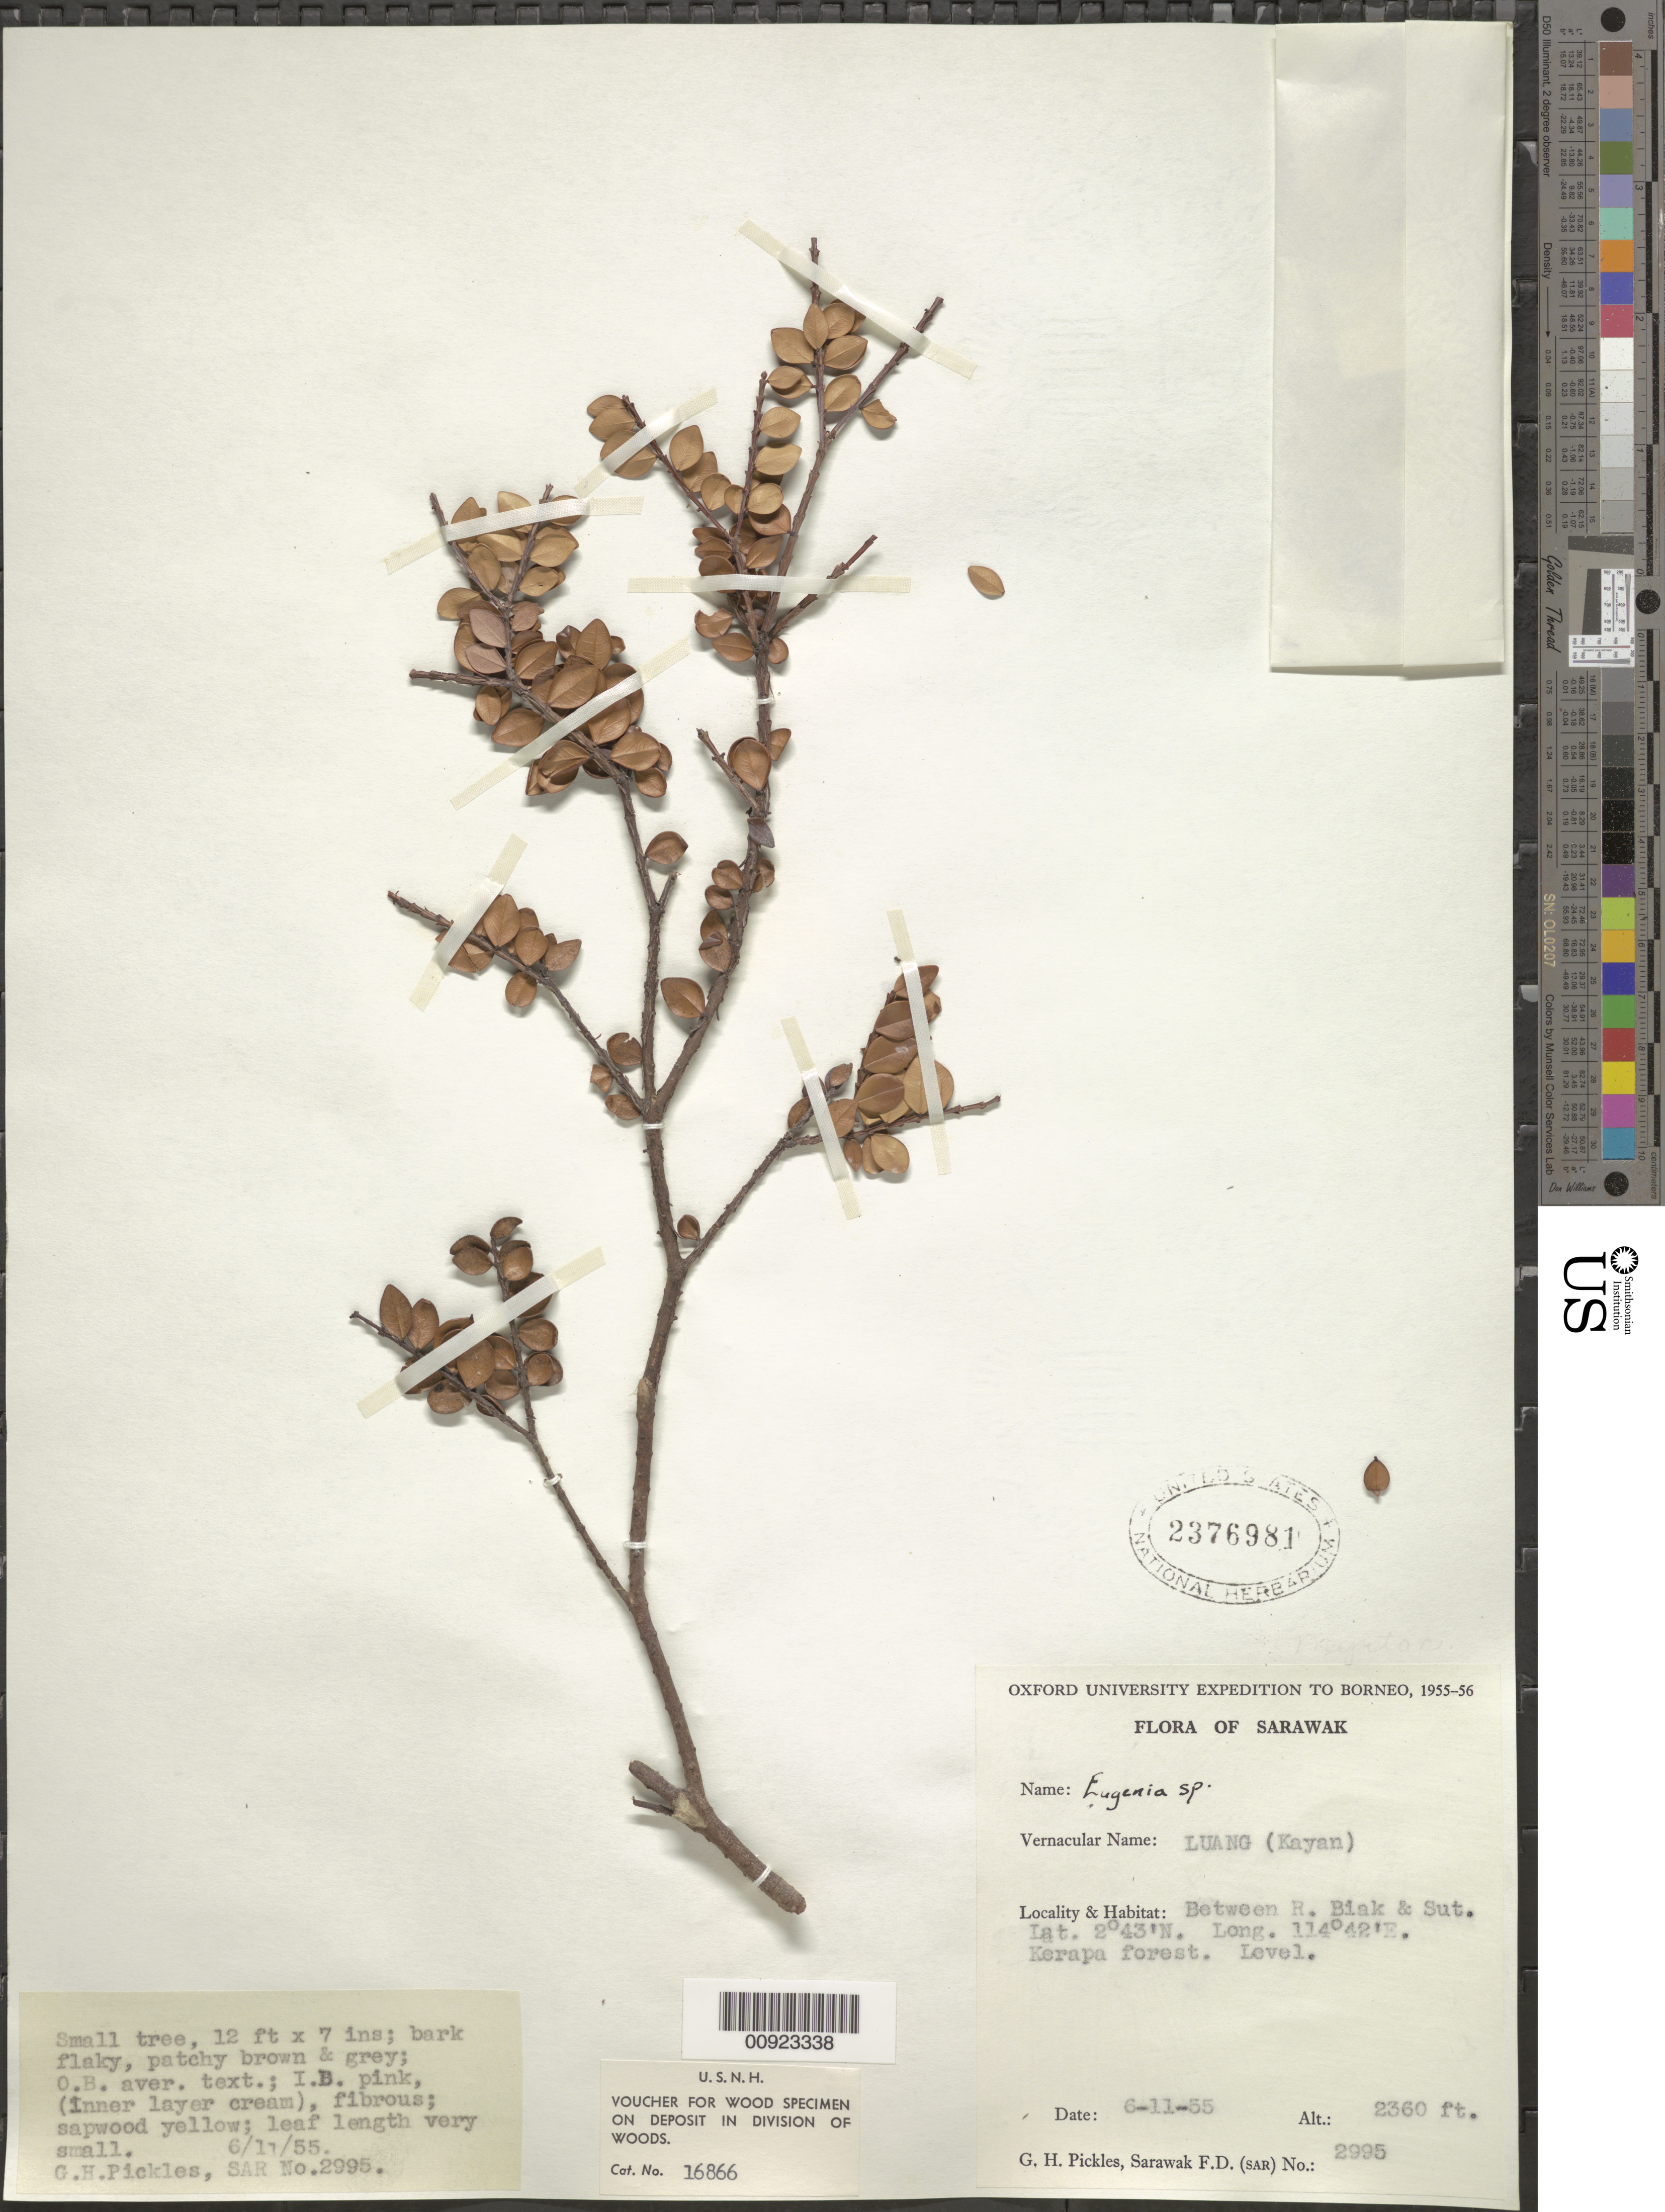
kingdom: Plantae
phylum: Tracheophyta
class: Magnoliopsida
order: Myrtales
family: Myrtaceae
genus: Syzygium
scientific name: Syzygium bankense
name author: (Hassk.) Merr. & L.M. Perry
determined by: Strong, Mark T., (BOT), Smithsonian Institution - National Museum of Natural History (UNITED STATES)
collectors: G. Pickles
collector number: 2995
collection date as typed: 11 Jun 1955 or 06 Nov 1955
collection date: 1955-06-11 or 1955-11-06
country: Malaysia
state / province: Sarawak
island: Borneo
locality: Between R. Biak and Sut.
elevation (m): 719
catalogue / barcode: US 2376981